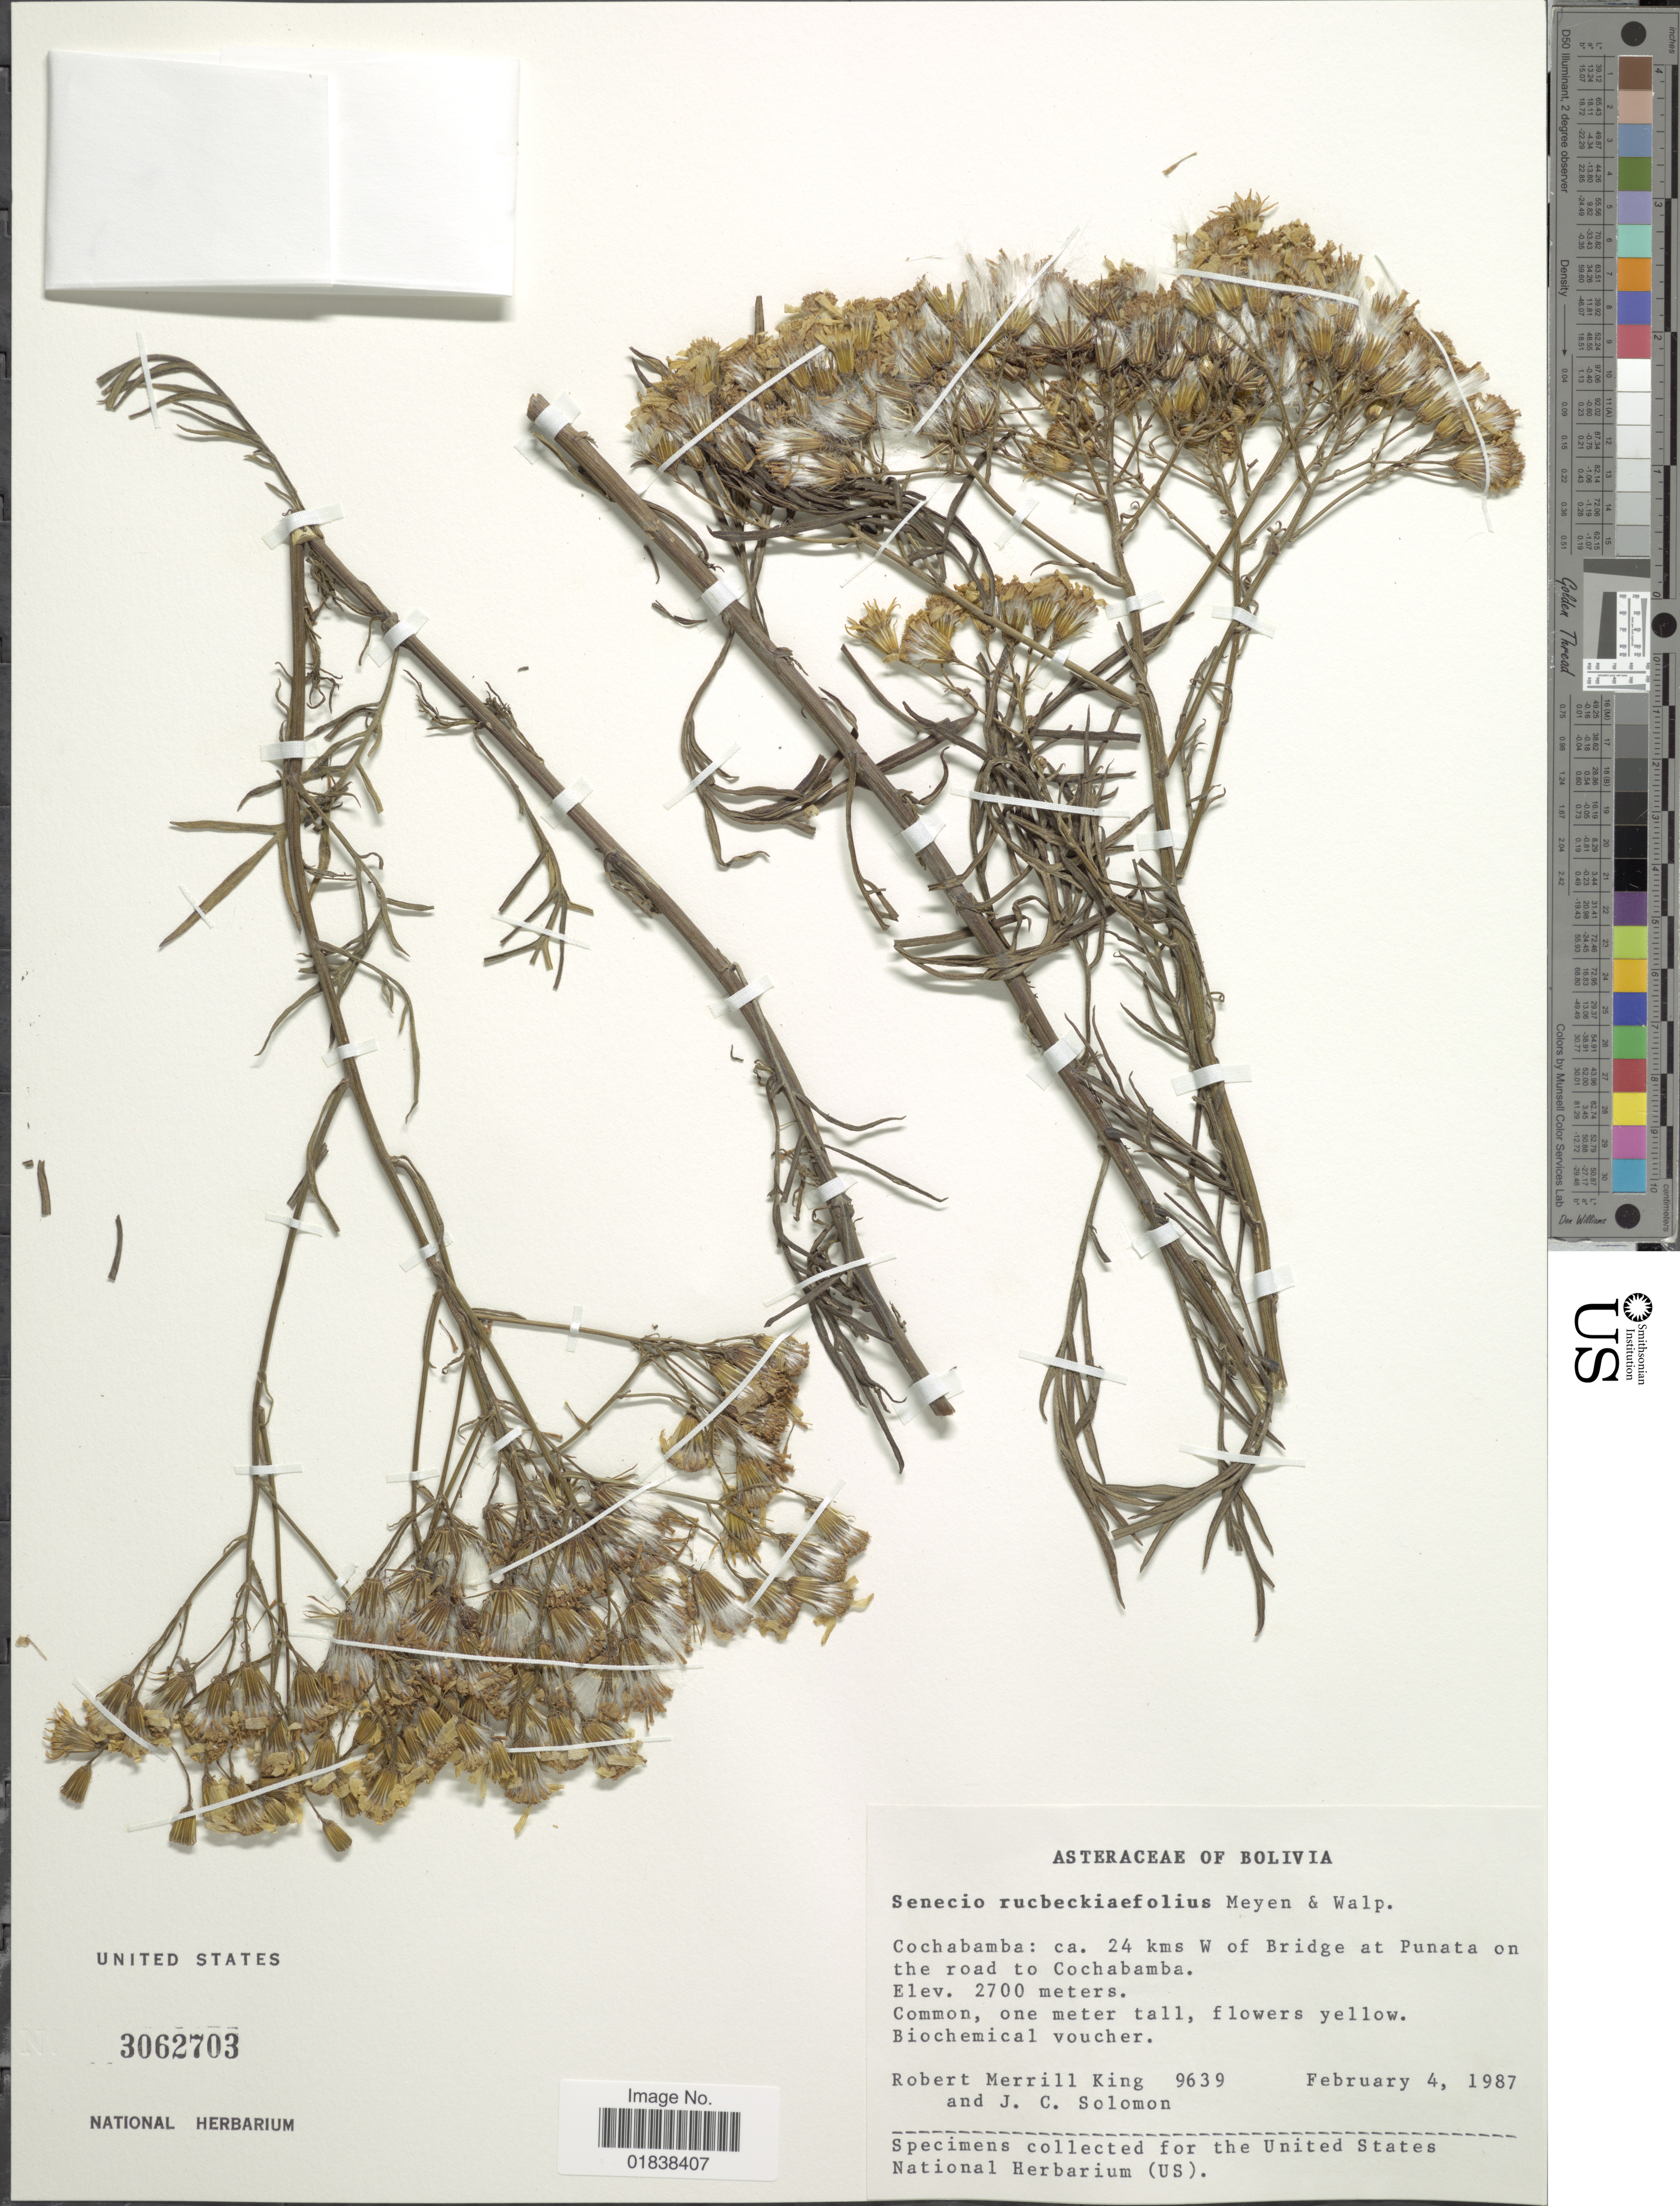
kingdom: Plantae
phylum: Tracheophyta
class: Magnoliopsida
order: Asterales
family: Asteraceae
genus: Senecio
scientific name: Senecio rudbeckiifolius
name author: Meyen & Walp.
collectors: R. M. King & J. C. Solomon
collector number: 9639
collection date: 1987-02-04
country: Bolivia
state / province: Cochabamba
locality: Ca 24 kms W of Bridge at Punata on the road to Cochabamba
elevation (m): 2700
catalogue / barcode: US 3062703